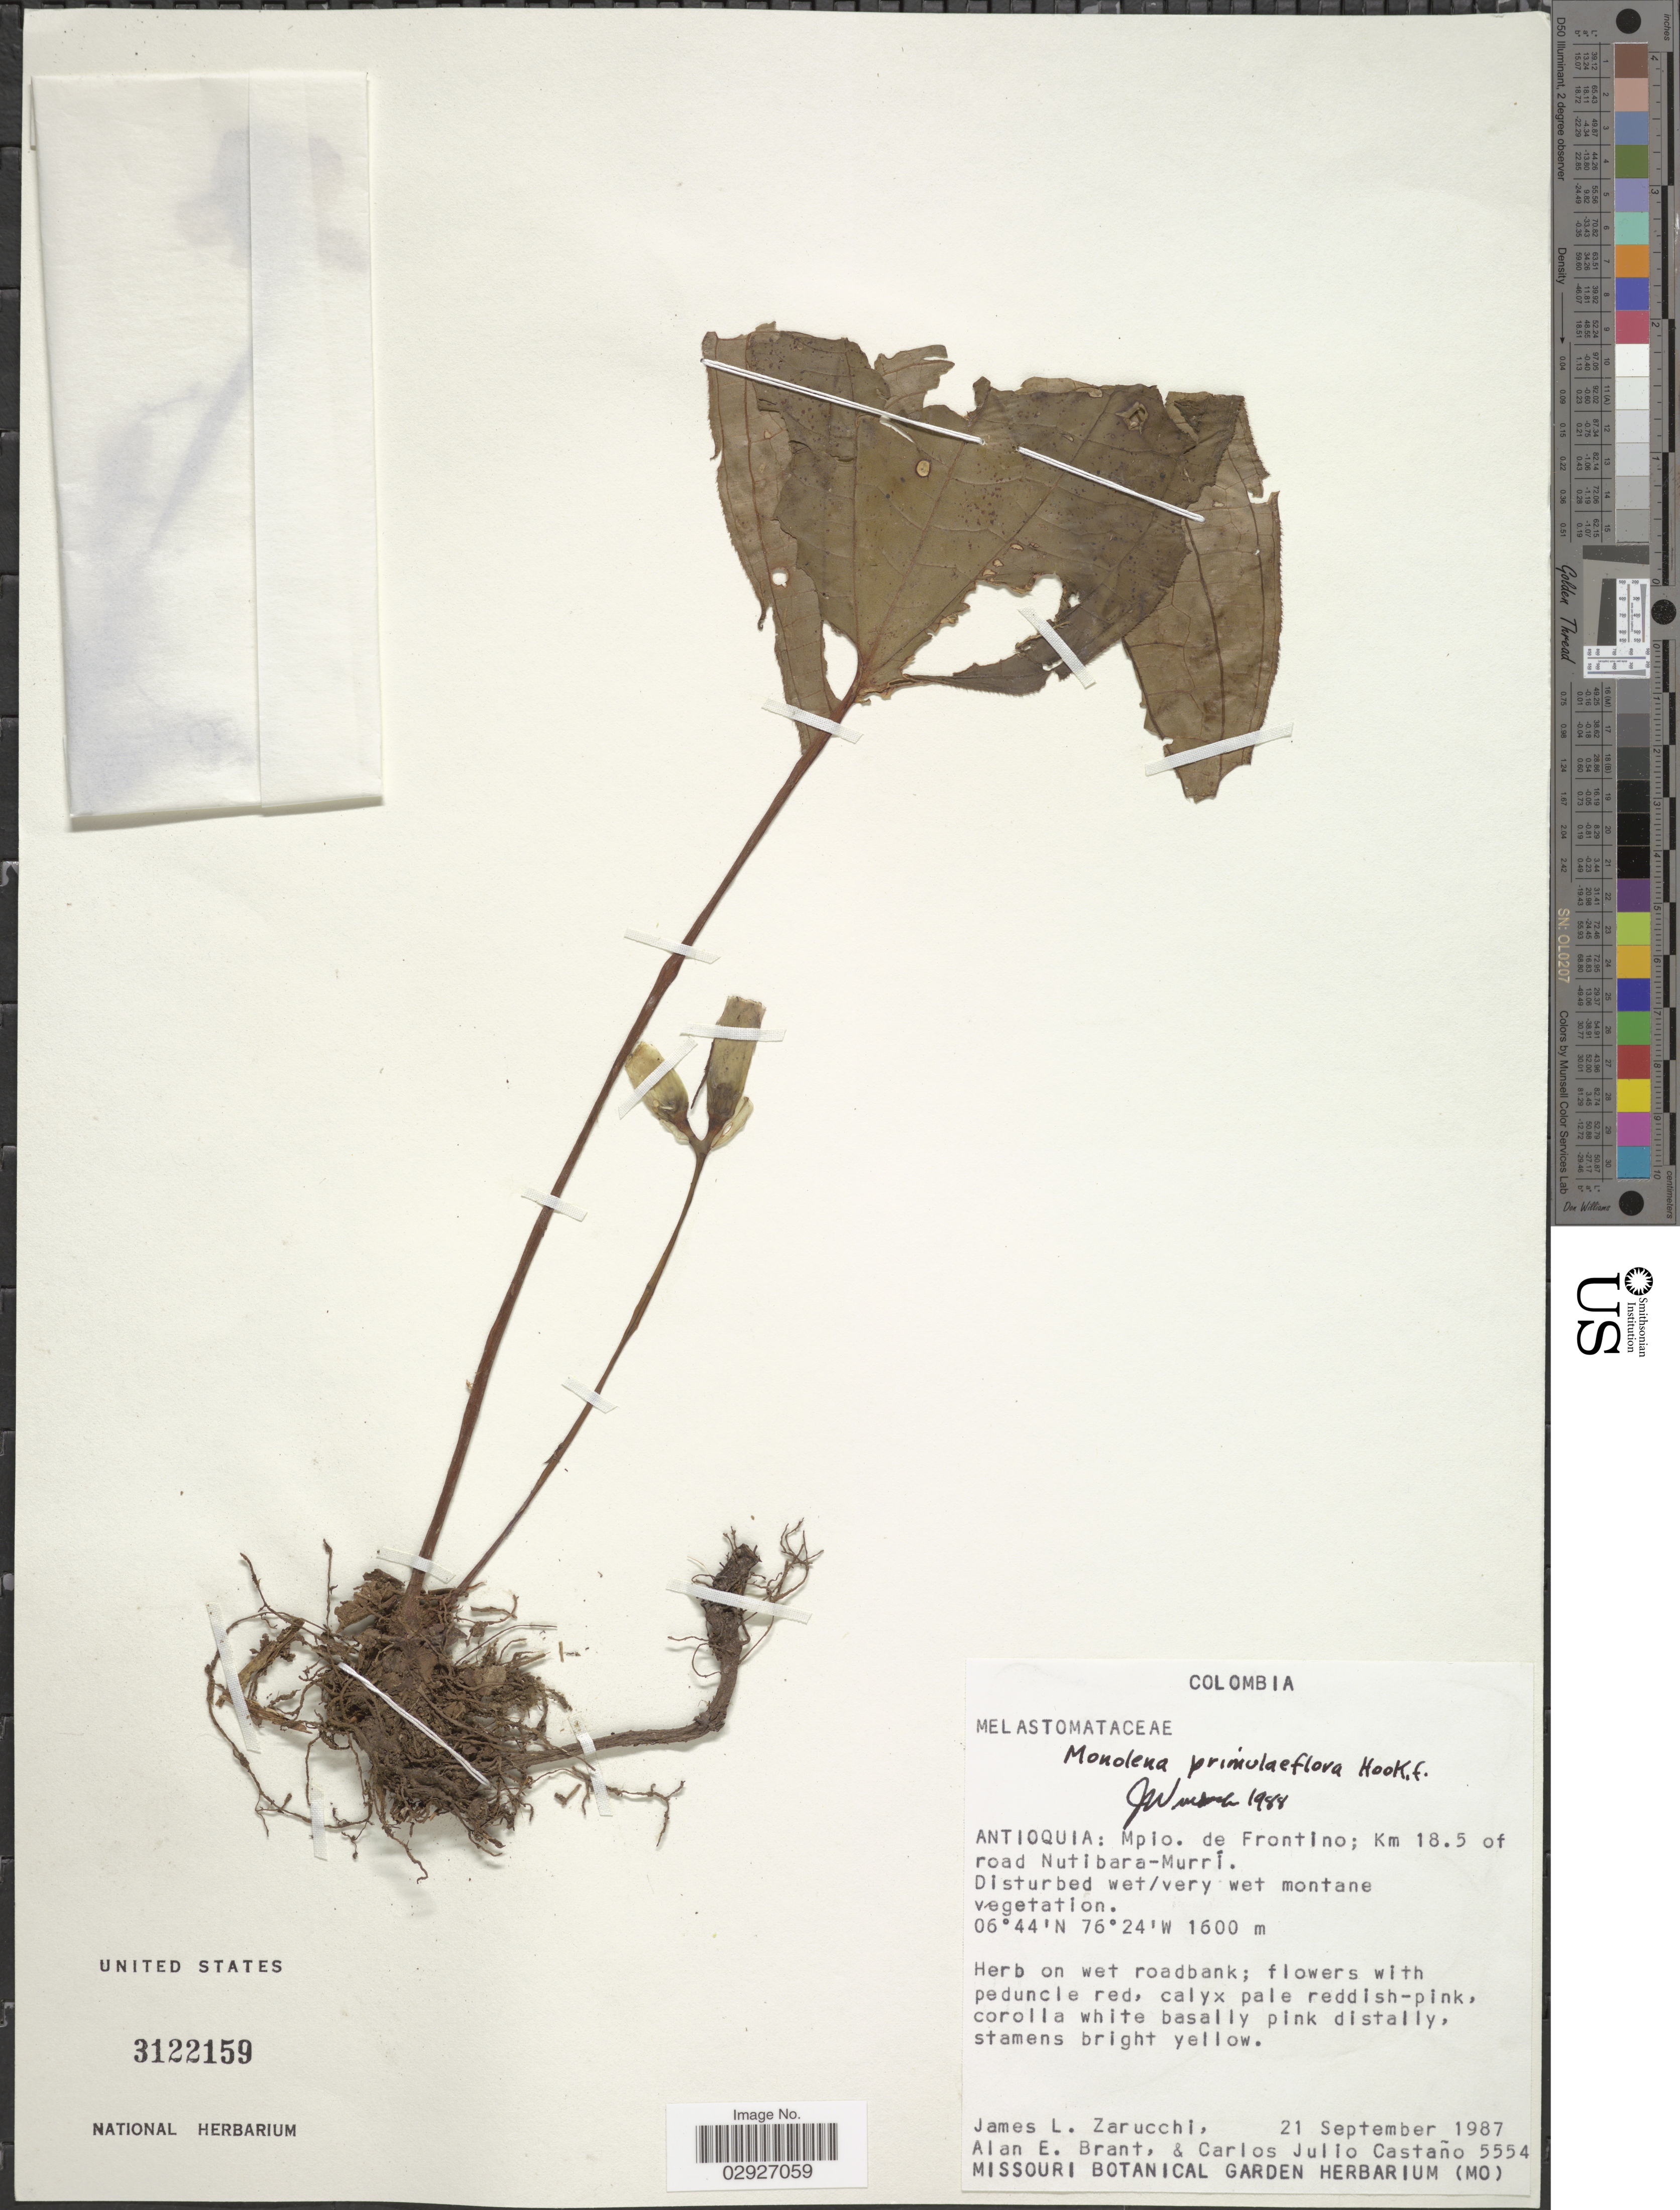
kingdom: Plantae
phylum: Tracheophyta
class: Magnoliopsida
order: Myrtales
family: Melastomataceae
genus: Monolena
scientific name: Monolena primuliflora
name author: Hook. f.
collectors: J. L. Zarucchi, A. Brant & C. Castaño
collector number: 5554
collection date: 1987-09-21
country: Colombia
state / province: Antioquia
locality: Mpio. de Frontino, Km 18.5 of road Nutibara-Murrí.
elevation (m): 1600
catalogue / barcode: US 3122159